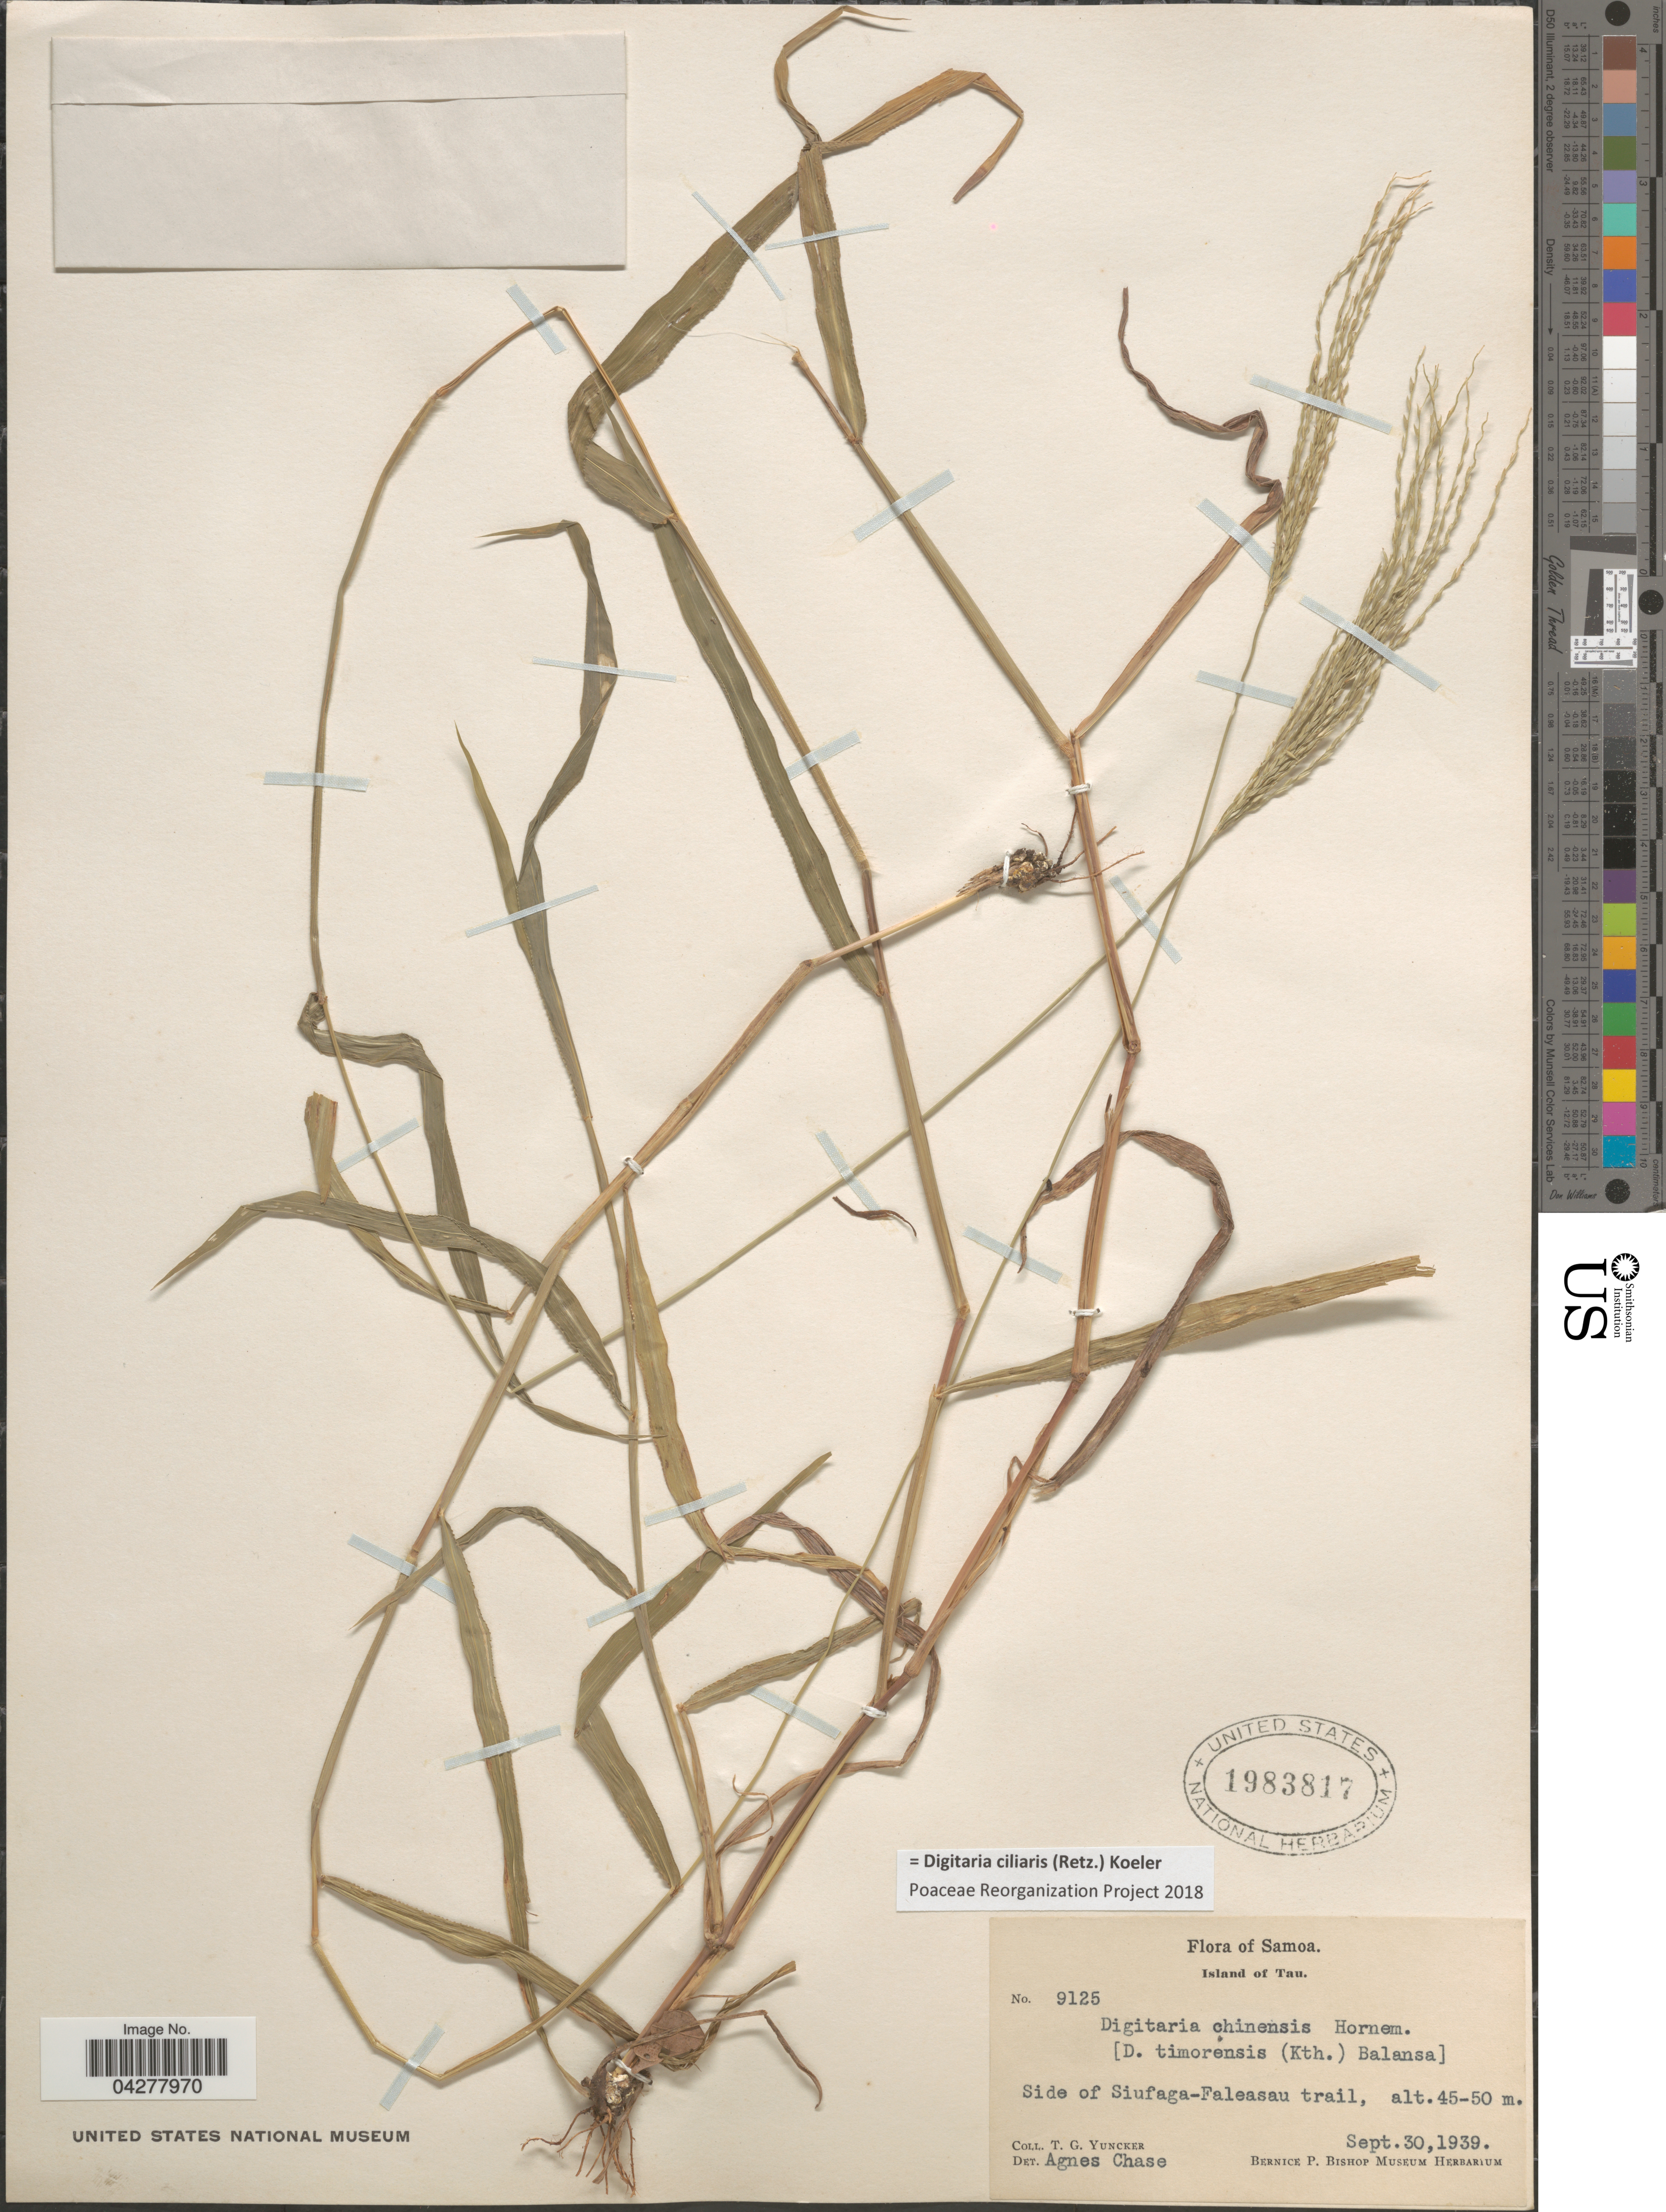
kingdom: Plantae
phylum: Tracheophyta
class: Liliopsida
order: Poales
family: Poaceae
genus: Digitaria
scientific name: Digitaria ciliaris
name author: (Retz.) Koeler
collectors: T. G. Yuncker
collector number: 9125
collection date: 1939-09-30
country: American Samoa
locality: Samoa. Island of Tau. Side of Siufaga-Faleasau trail.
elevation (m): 45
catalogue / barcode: US 1983817